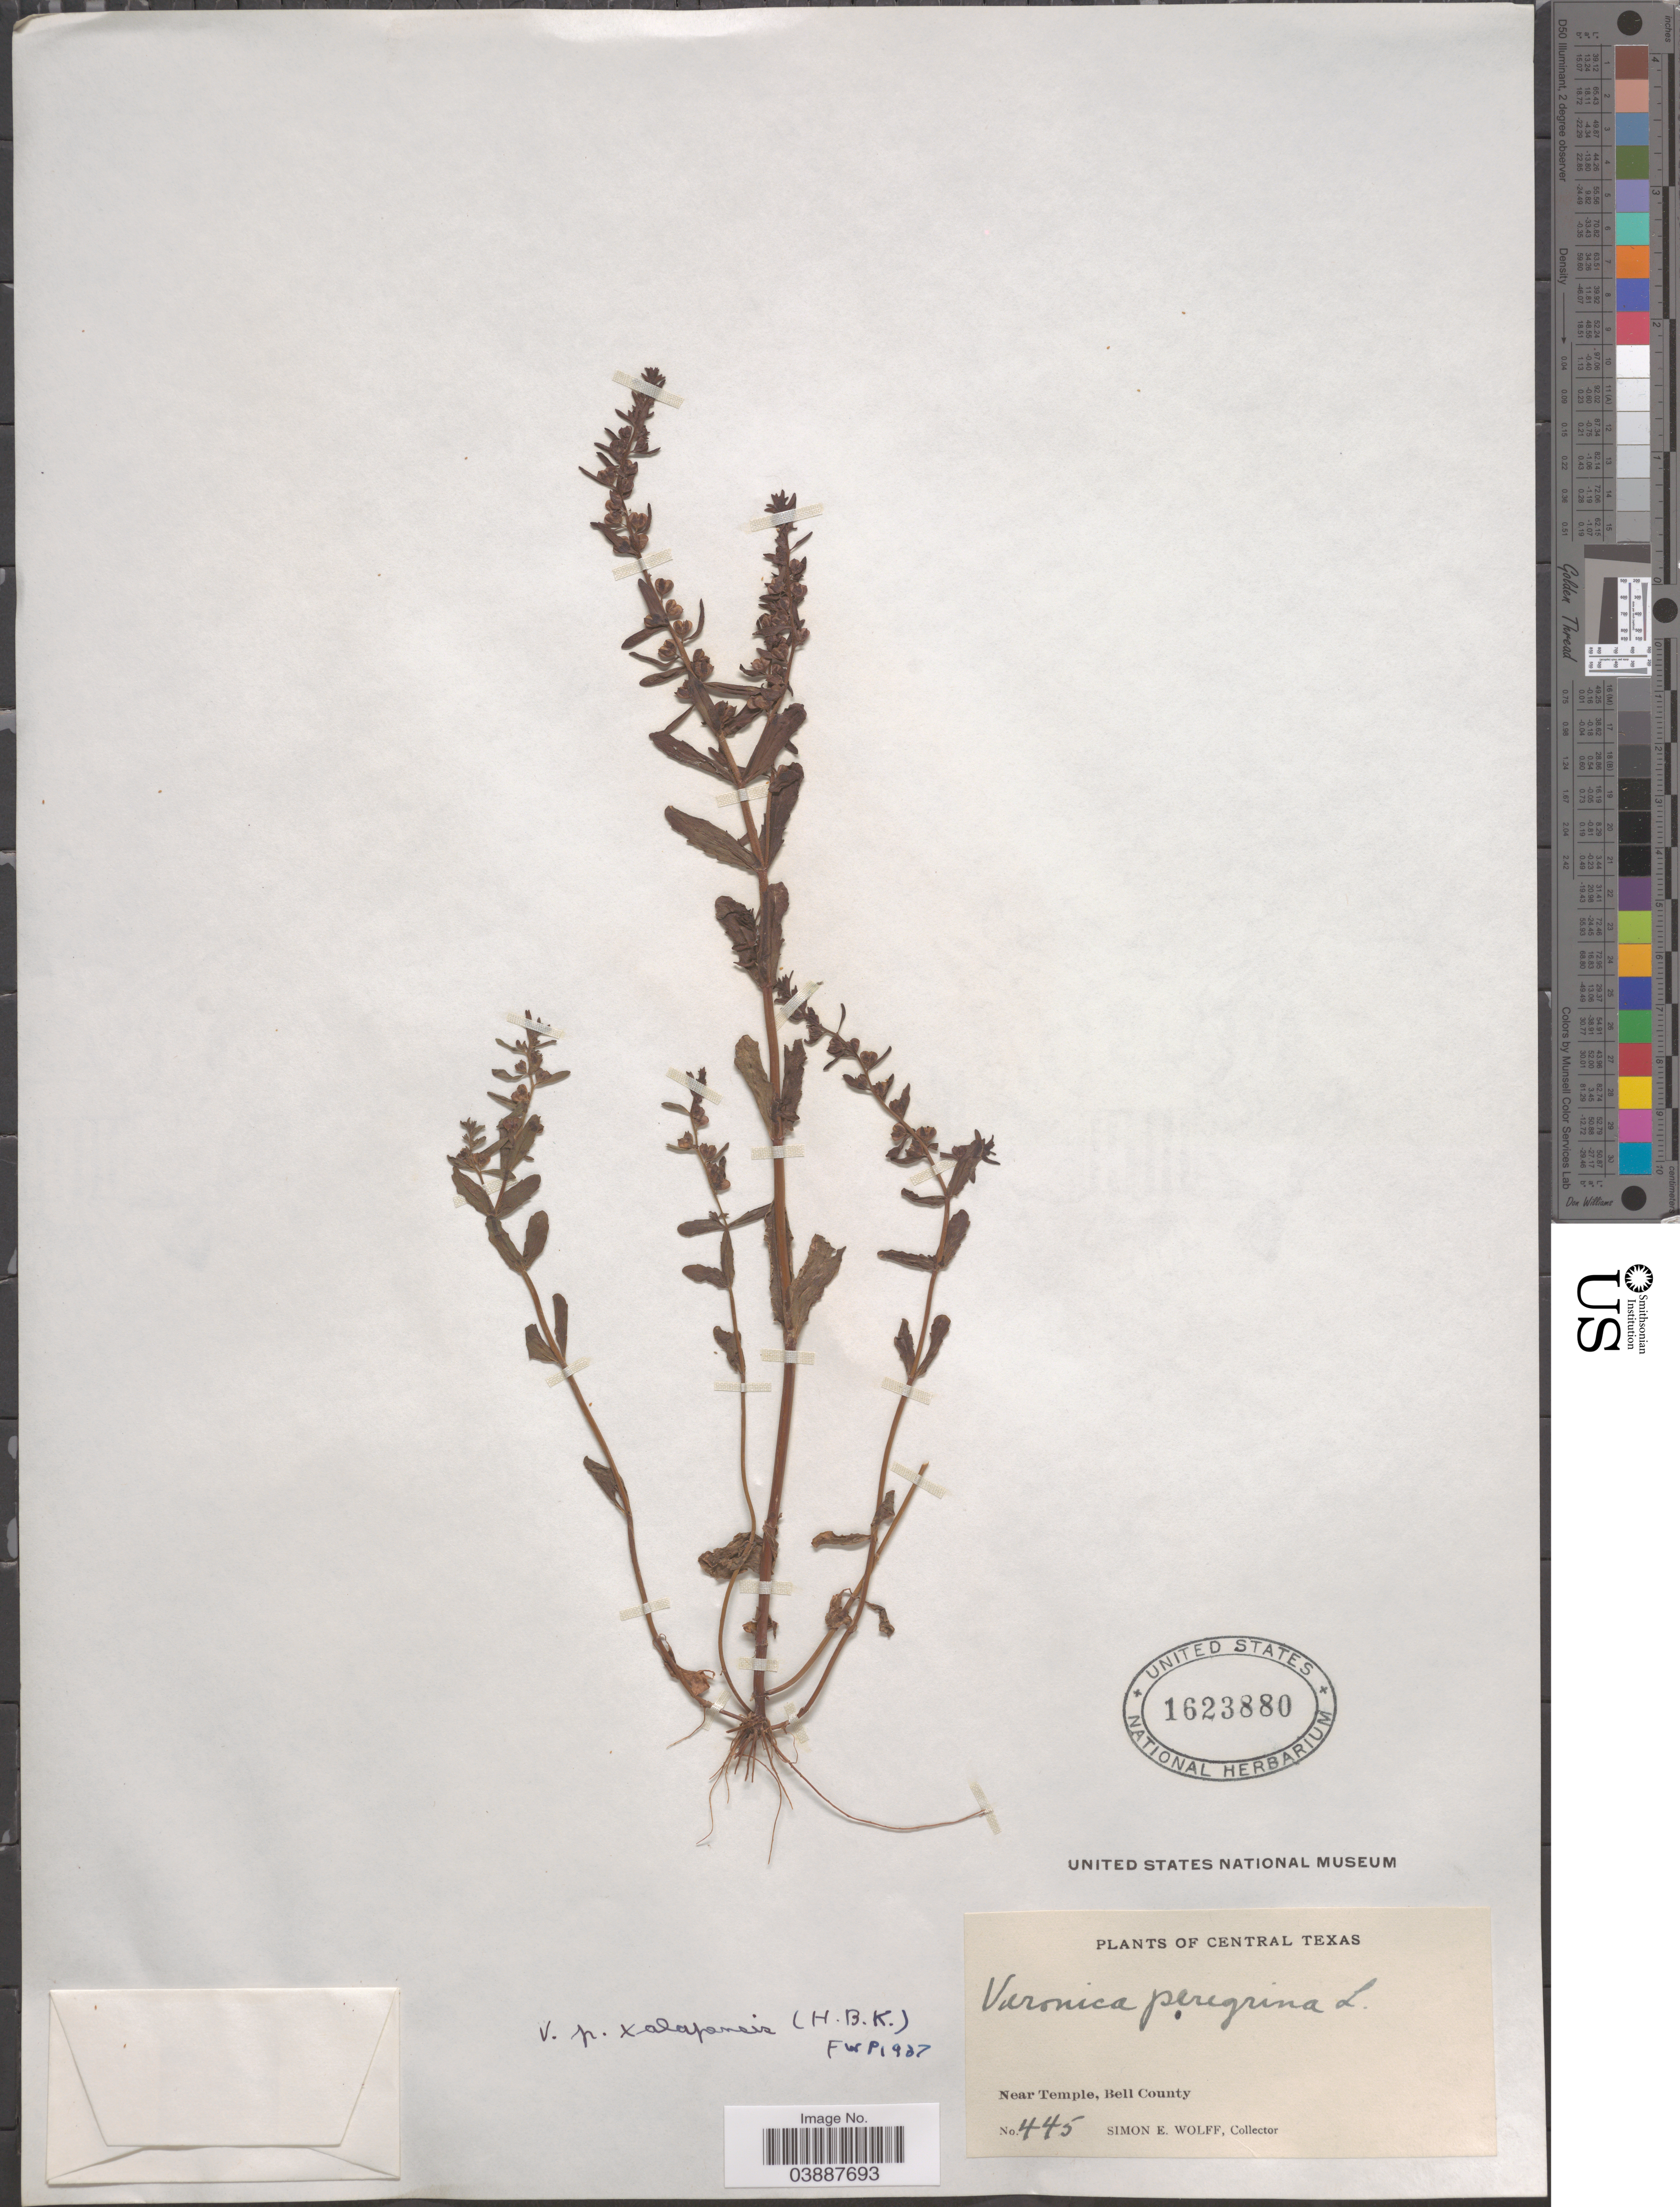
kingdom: Plantae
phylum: Tracheophyta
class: Magnoliopsida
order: Lamiales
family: Plantaginaceae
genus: Veronica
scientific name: Veronica peregrina var. xalapensis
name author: Kunth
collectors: S. E. Wolff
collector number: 445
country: United States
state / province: Texas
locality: Central Texas. Near Temple, Bell County.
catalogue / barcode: US 1623880